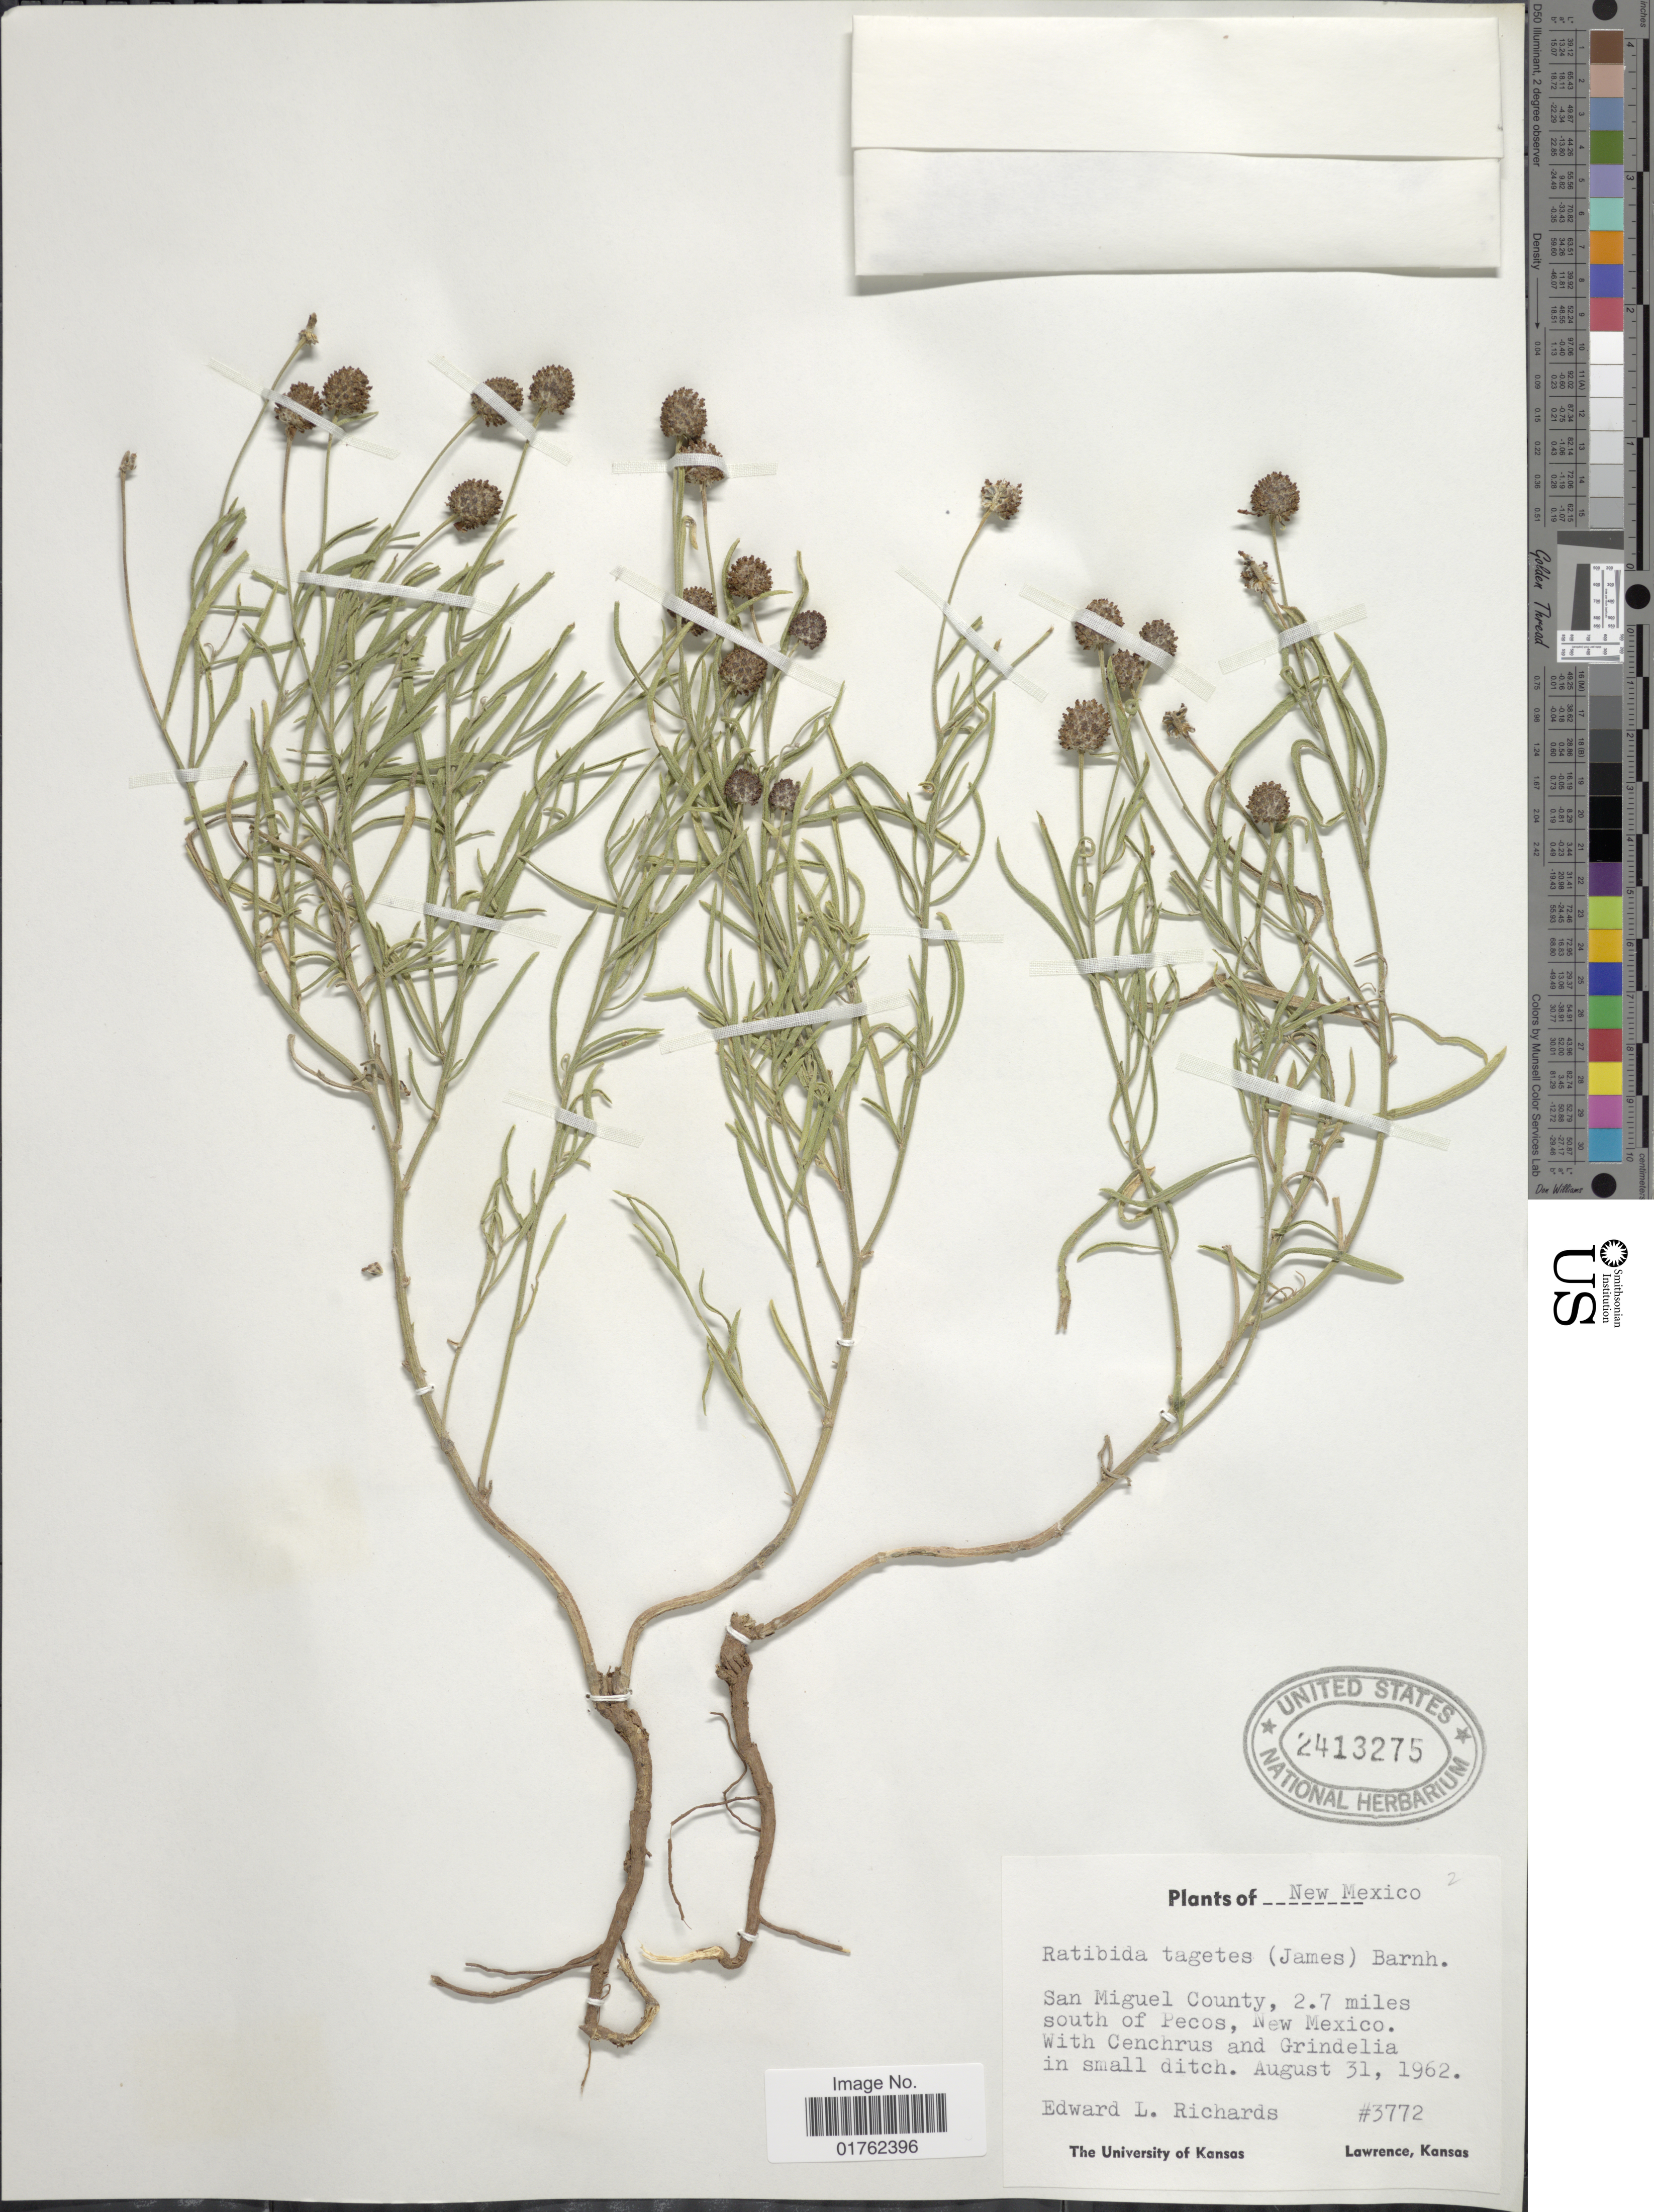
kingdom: Plantae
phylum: Tracheophyta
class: Magnoliopsida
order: Asterales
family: Asteraceae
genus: Ratibida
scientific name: Ratibida tagetes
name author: (James) Barnhart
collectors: E. Richards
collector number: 3772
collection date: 1962-08-31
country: United States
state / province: New Mexico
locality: San Miguel County, 2.7 miles south of Pecos, New Mexico.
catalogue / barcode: US 2413275